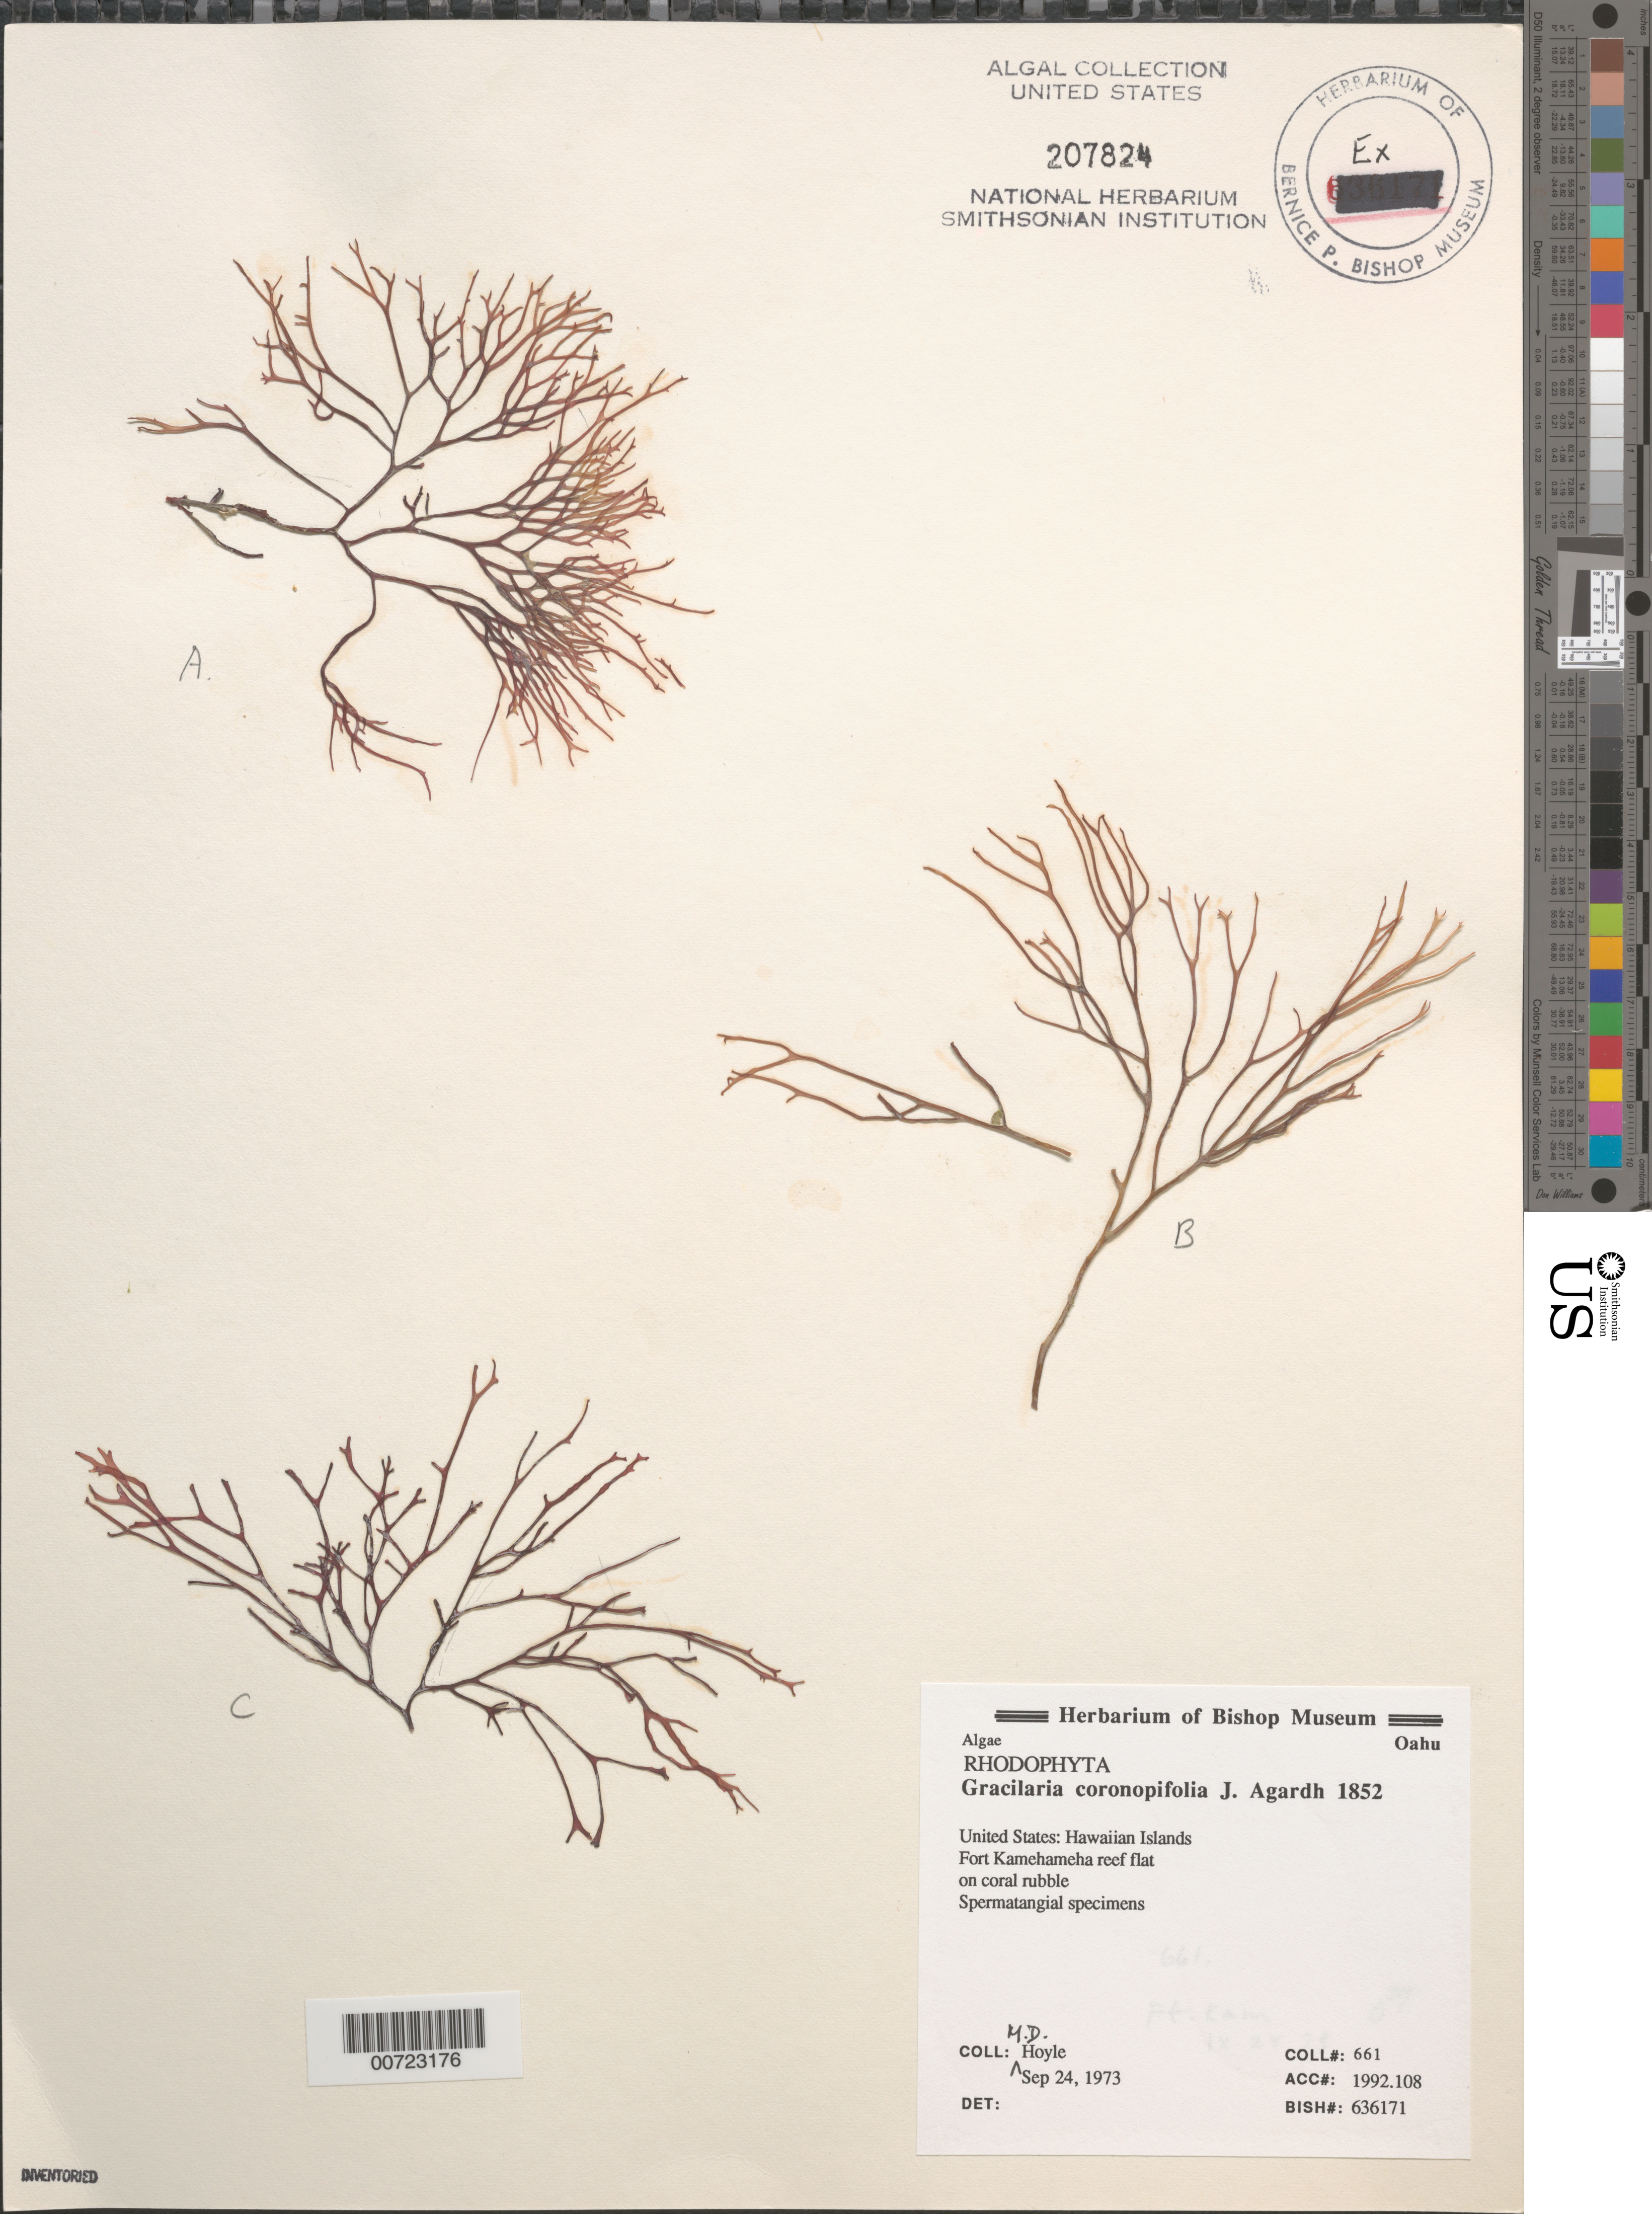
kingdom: Plantae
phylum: Rhodophyta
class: Florideophyceae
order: Gracilariales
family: Gracilariaceae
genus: Gracilaria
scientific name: Gracilaria coronopifolia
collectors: M. Hoyle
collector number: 661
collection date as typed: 24 Sep 1973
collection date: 1973-09-24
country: United States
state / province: Hawaii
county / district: Honolulu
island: Oahu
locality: Fort Kamehameha reef flat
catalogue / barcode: US 207824